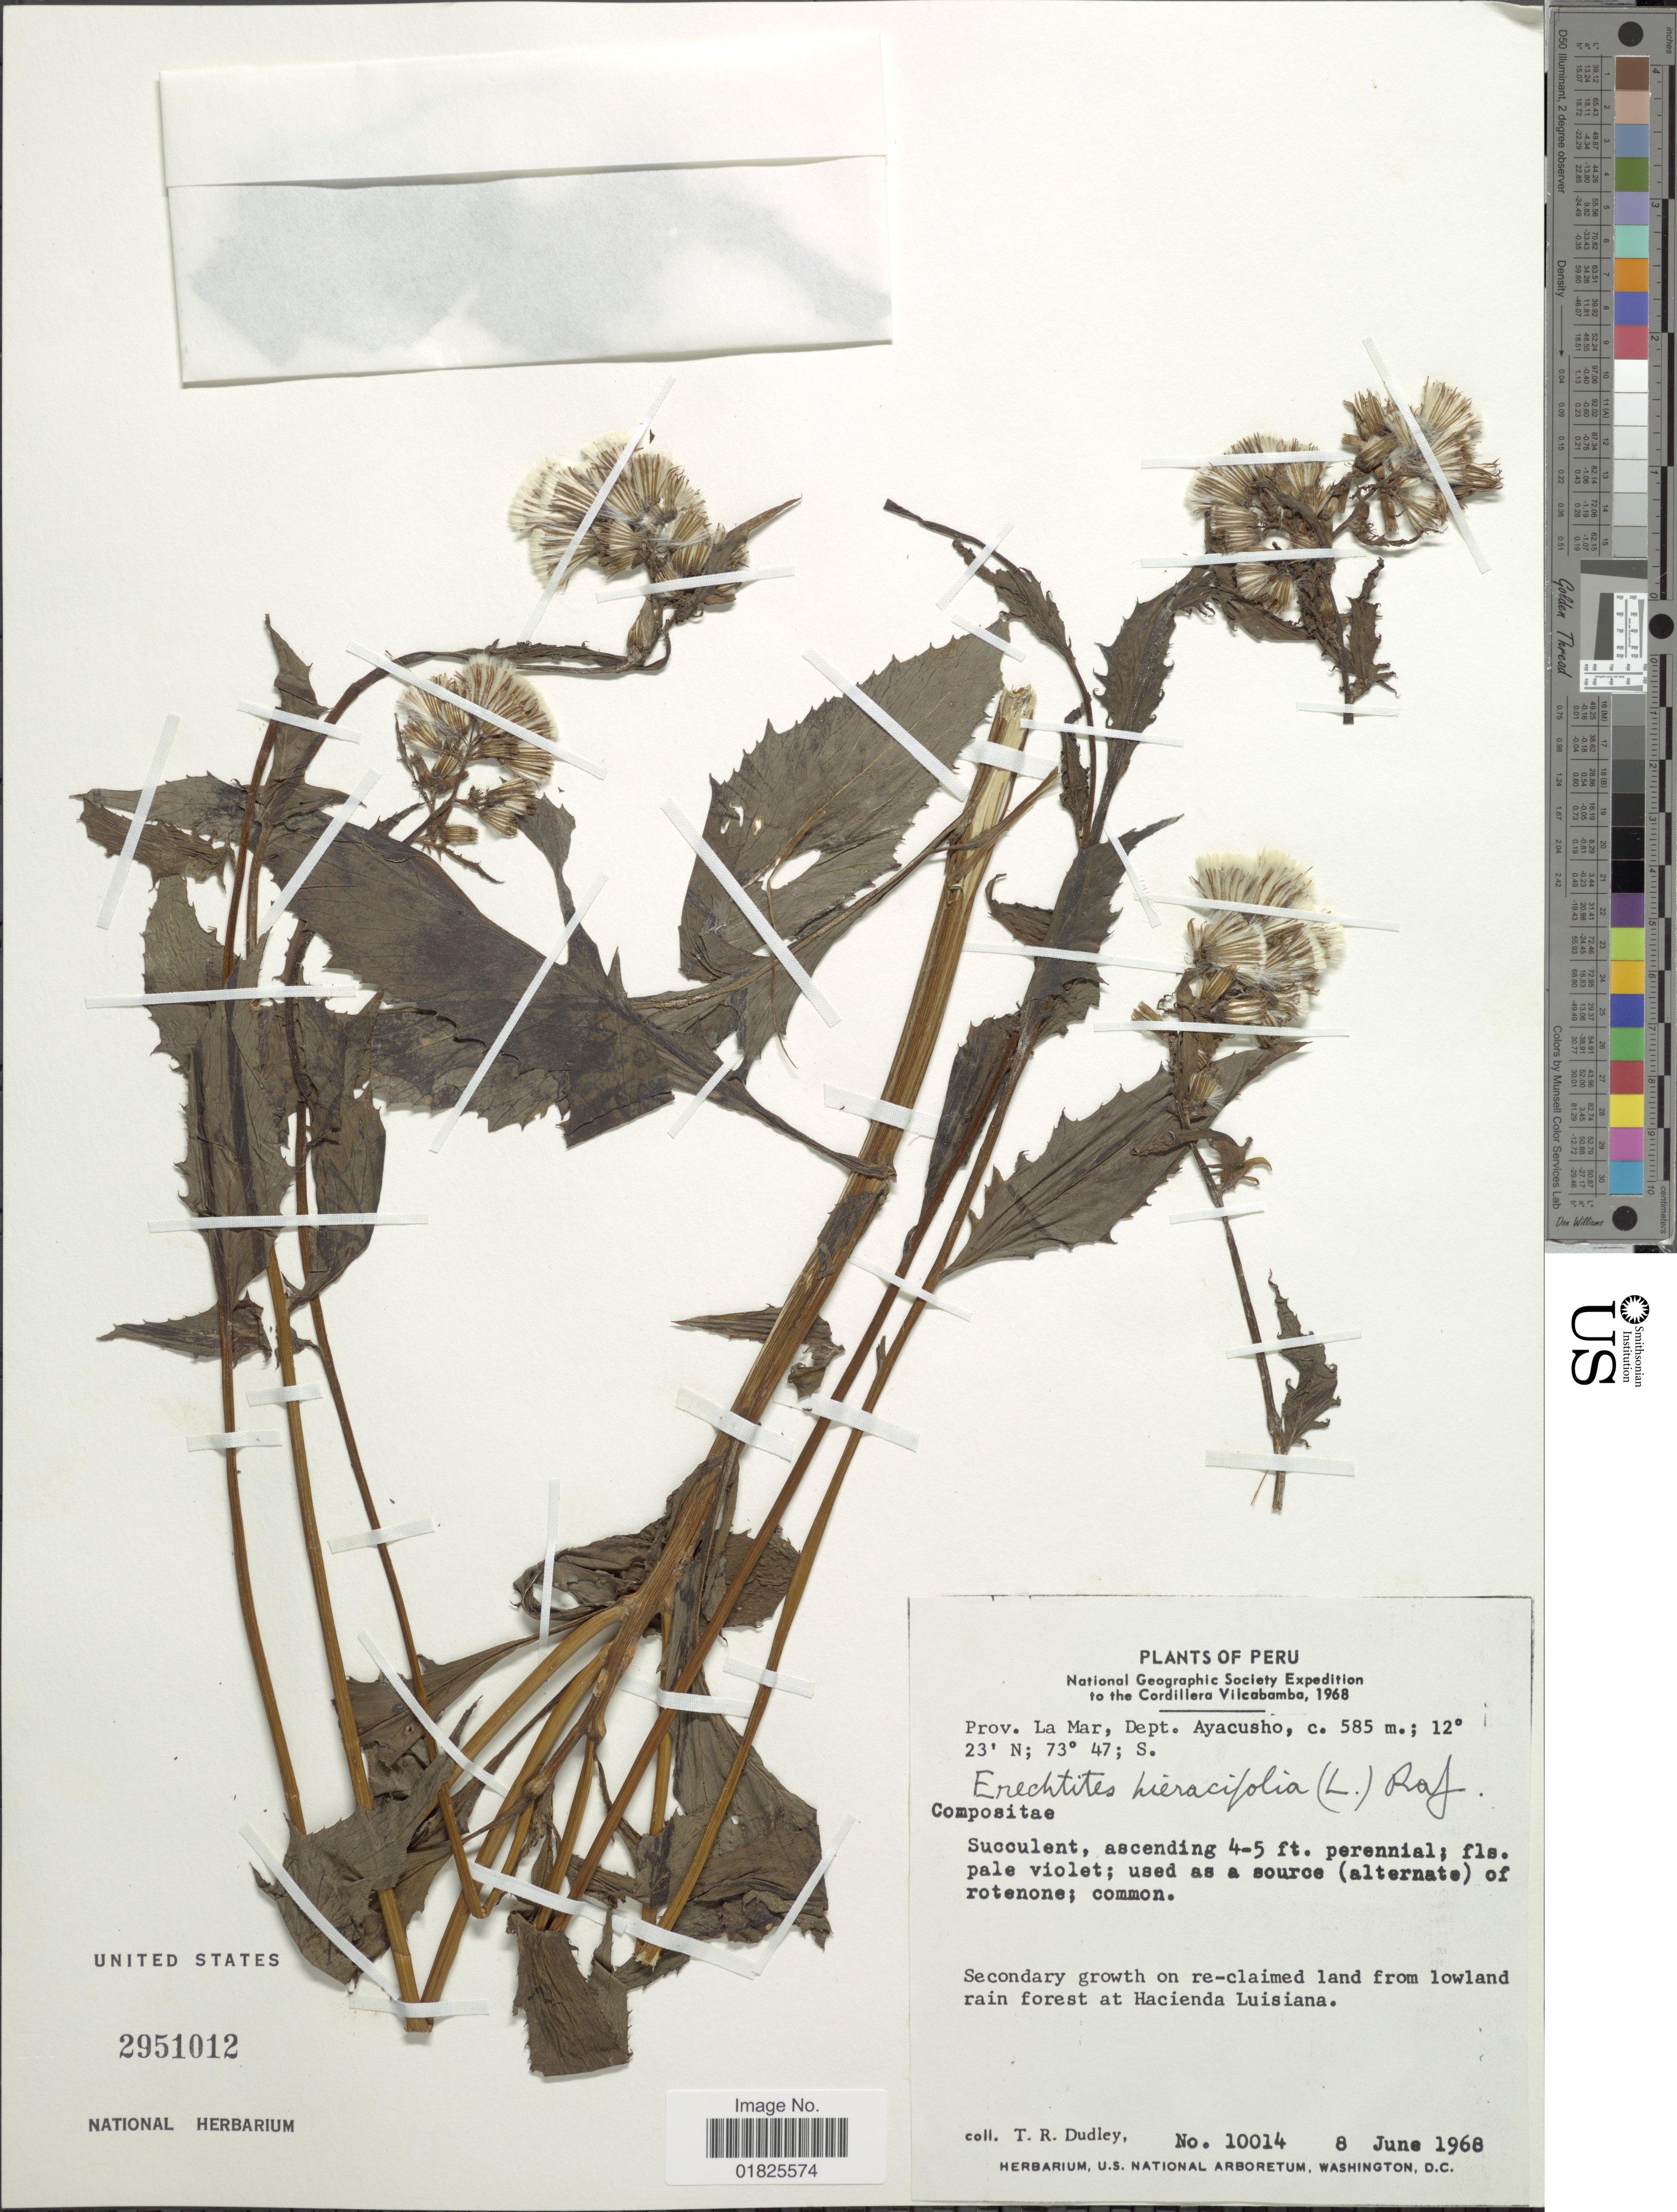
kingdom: Plantae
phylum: Tracheophyta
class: Magnoliopsida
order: Asterales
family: Asteraceae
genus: Erechtites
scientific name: Erechtites hieraciifolius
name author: (L.) Raf. ex DC.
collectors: T. R. Dudley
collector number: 10014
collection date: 1968-06-08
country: Peru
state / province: Ayacucho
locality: Prov. La Mar, forest at Hacienda Luisiana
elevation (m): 585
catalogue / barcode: US 2951012